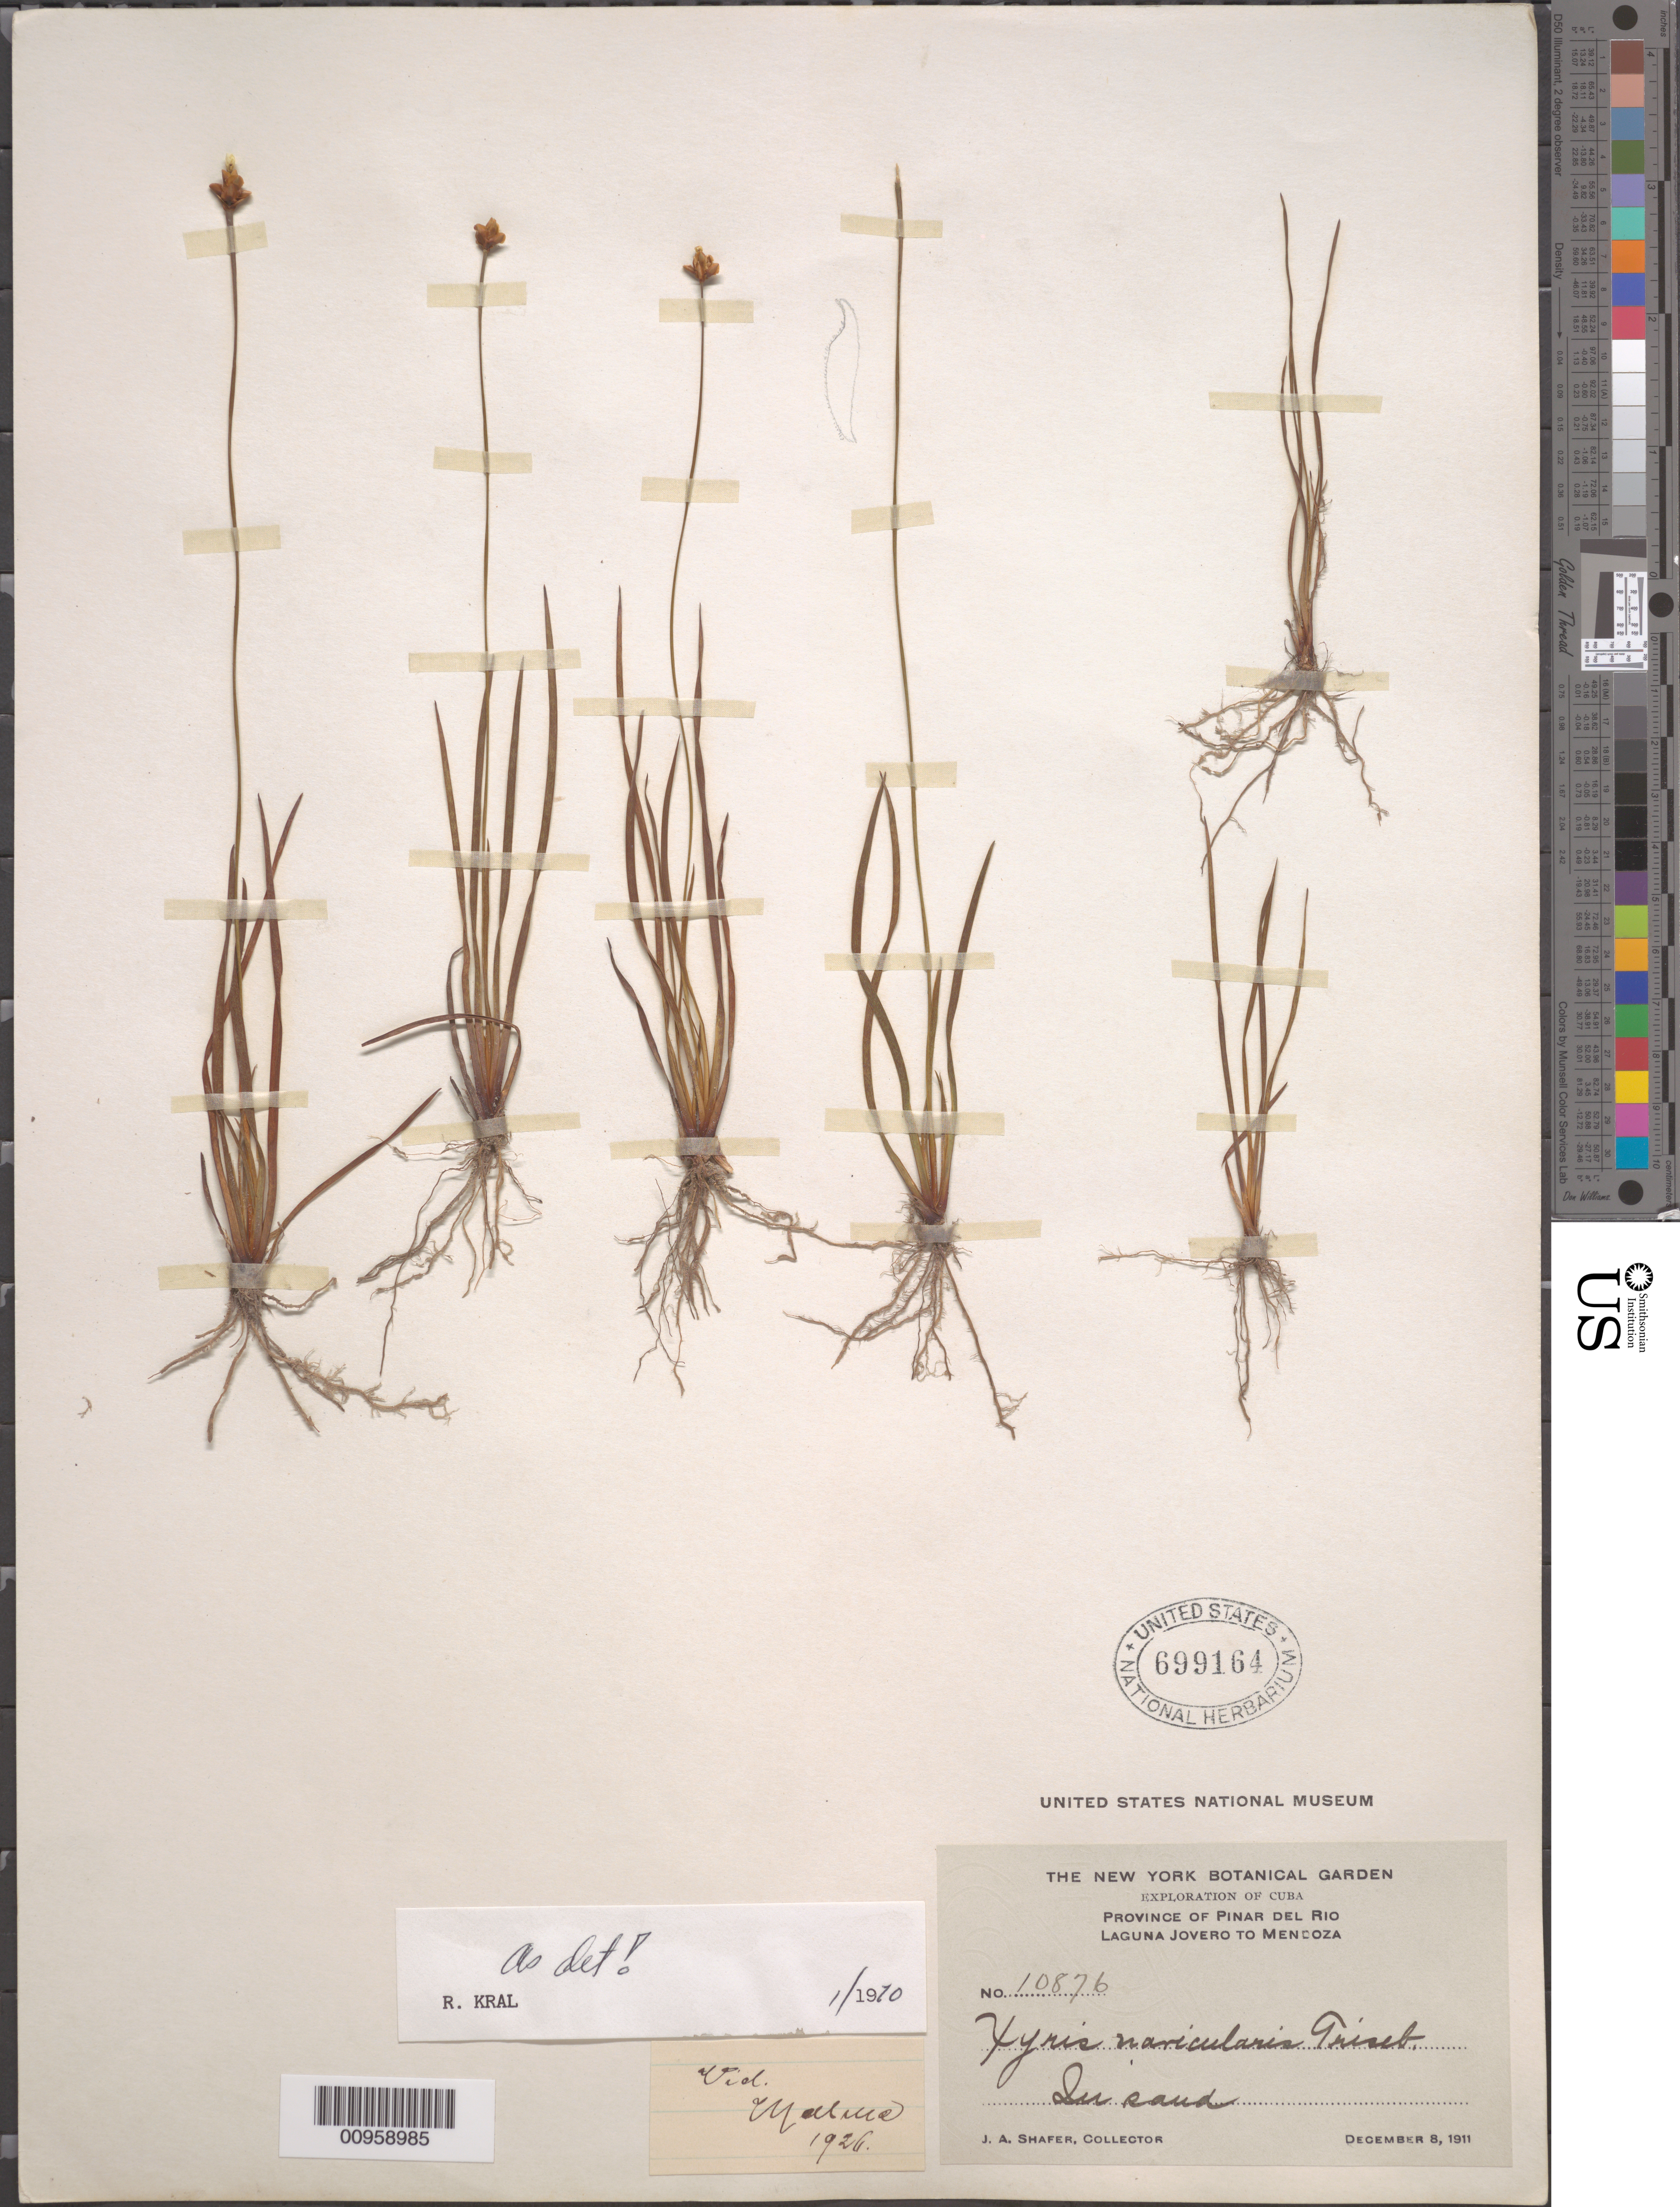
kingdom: Plantae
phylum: Tracheophyta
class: Liliopsida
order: Poales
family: Xyridaceae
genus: Xyris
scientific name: Xyris navicularis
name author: Griseb.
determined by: Kral, Robert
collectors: J. A. Shafer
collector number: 10876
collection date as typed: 08 Dec 1911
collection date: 1911-12-08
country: Cuba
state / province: Pinar del Rio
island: Cuba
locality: Laguna Jovero to Mendoza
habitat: In sand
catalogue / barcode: US 699164